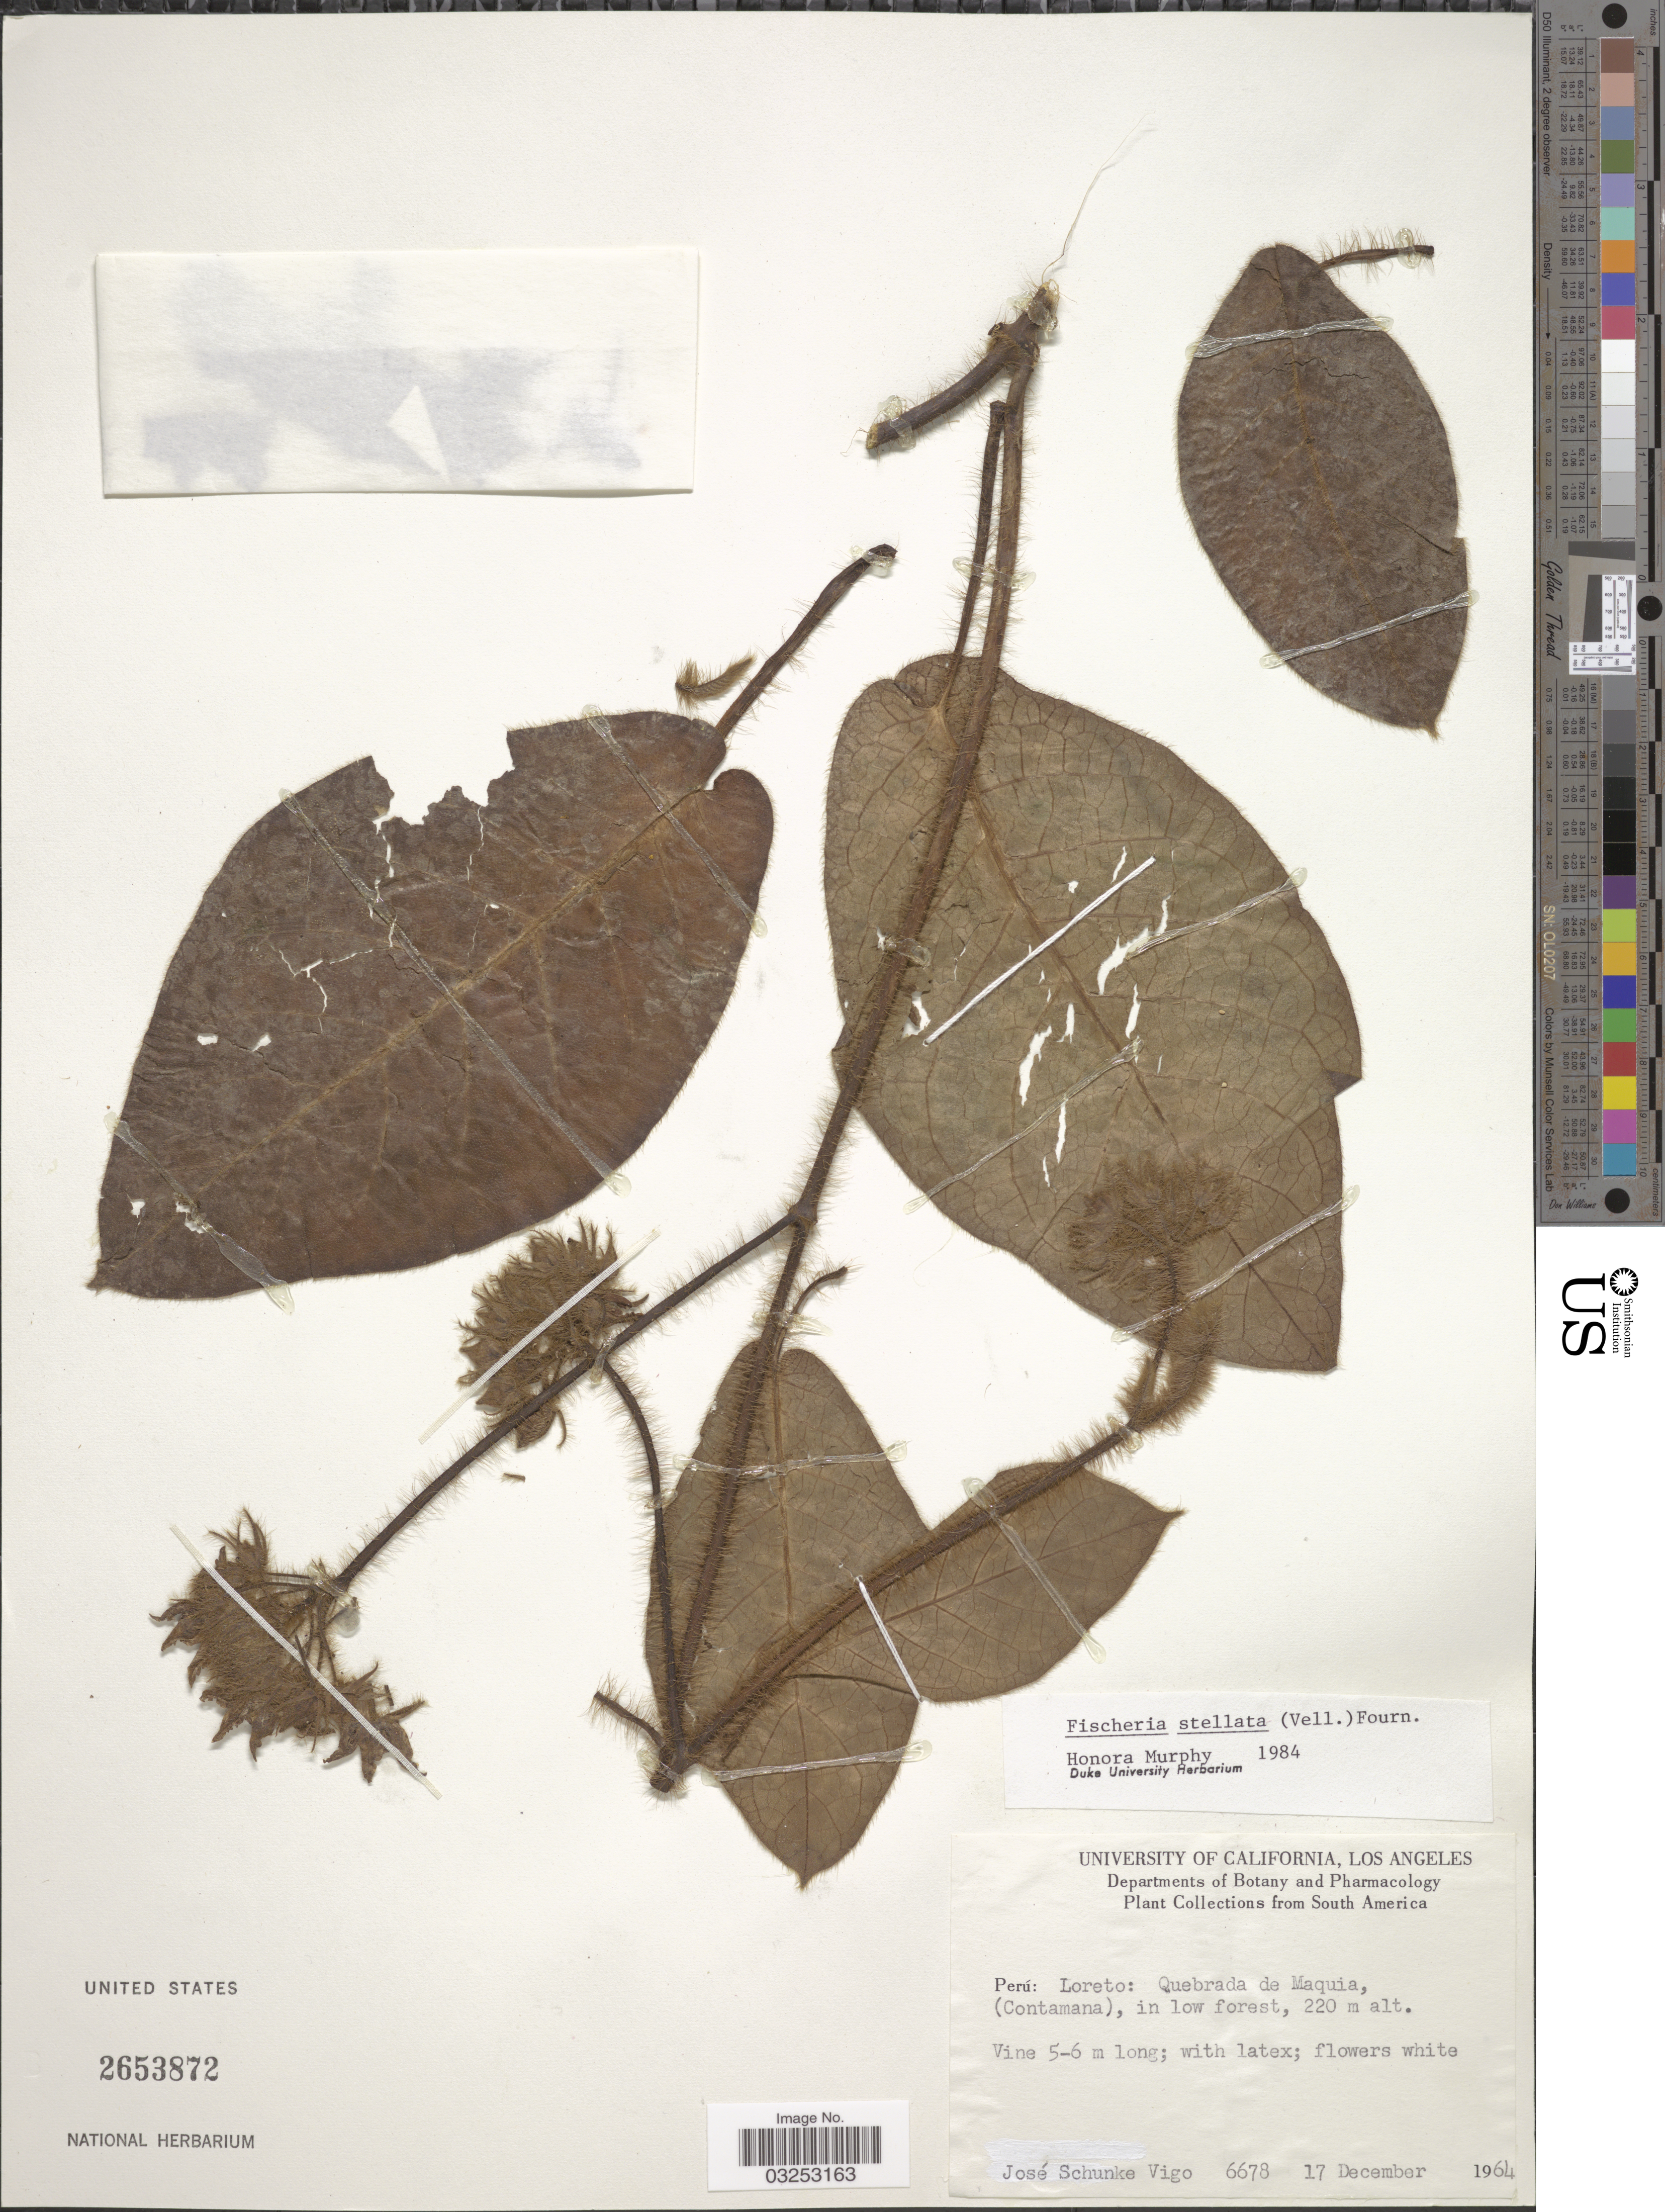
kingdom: Plantae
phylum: Tracheophyta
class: Magnoliopsida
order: Gentianales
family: Apocynaceae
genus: Fischeria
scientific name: Fischeria stellata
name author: (Vell.) E. Fourn.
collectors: J. Schunke Vigo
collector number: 6678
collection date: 1964-12-17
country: Peru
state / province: Loreto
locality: Quebrada de Maquia, (Contamana), in low forest.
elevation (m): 220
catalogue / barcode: US 2653872